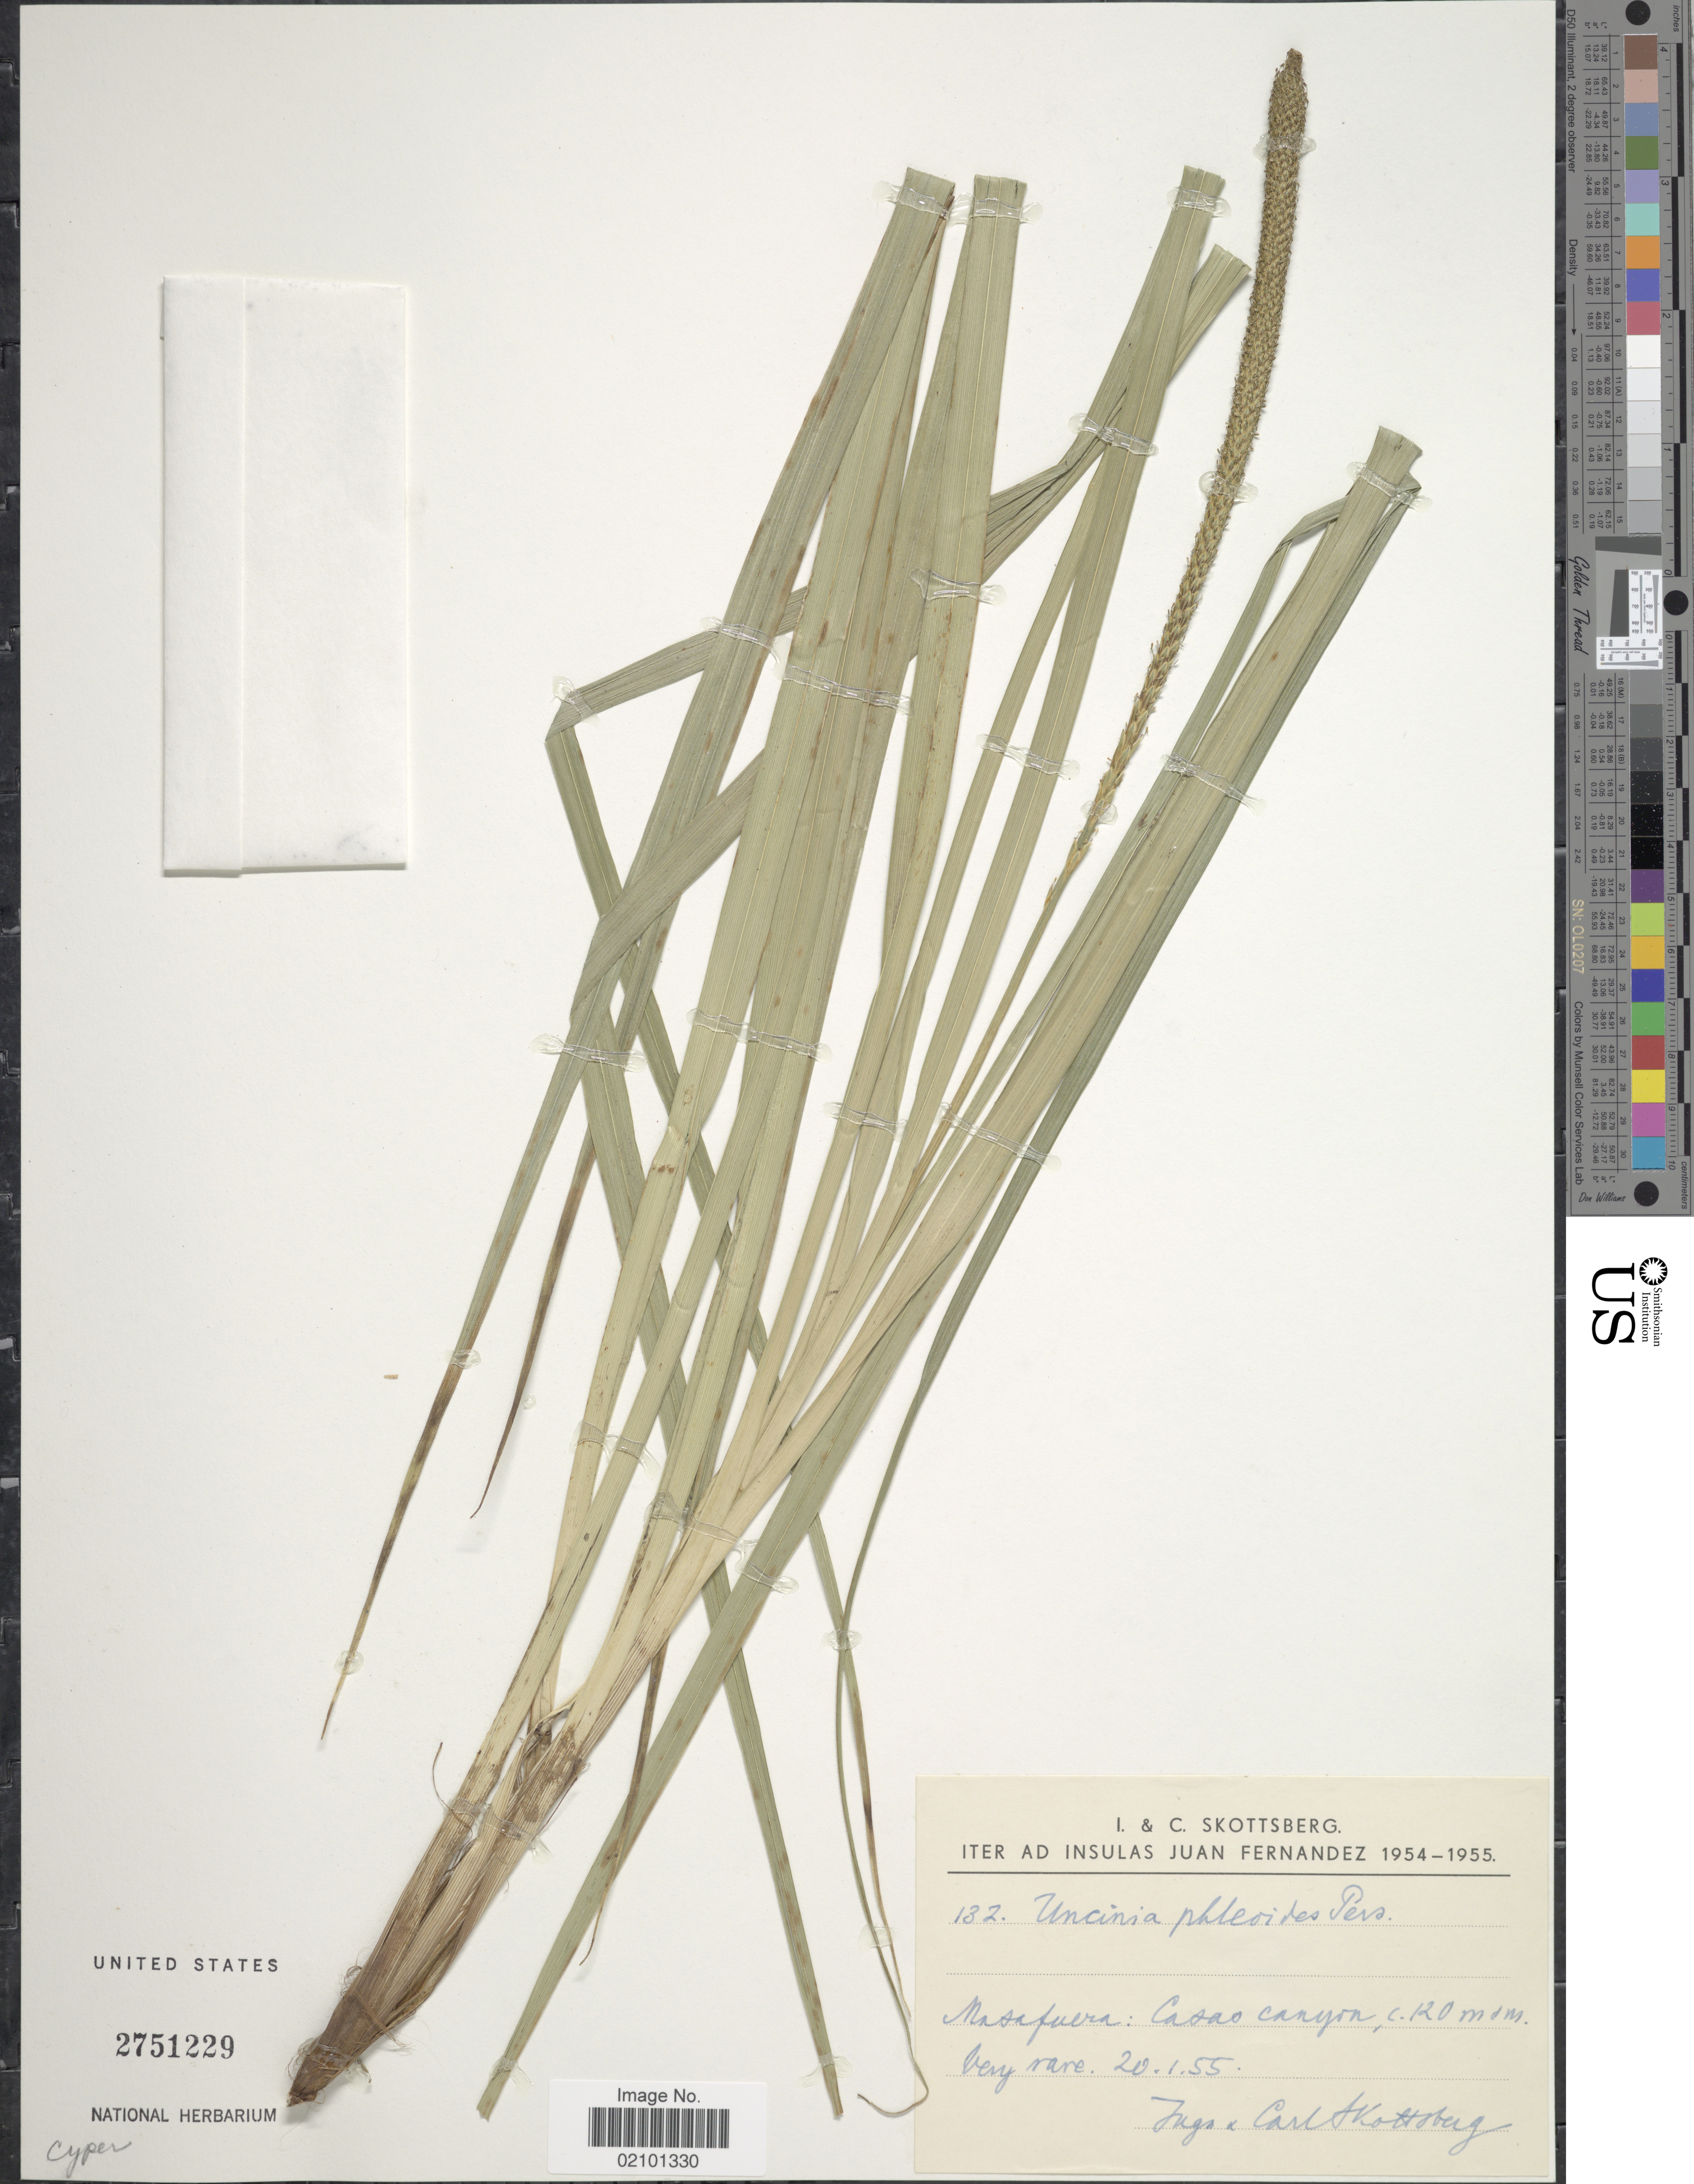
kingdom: Plantae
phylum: Tracheophyta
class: Liliopsida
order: Poales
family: Cyperaceae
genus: Carex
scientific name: Carex plurinervata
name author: J.R. Starr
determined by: Jimnéz-Mejias, Pedro, (UPOS), Universidad Pablo de Olavide (SPAIN)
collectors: I. Skottsberg & C. Skottsberg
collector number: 132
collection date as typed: Transcribed d/m/y: 20/1/55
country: Chile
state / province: Valparaíso (V)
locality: Masafuera: Casao canyon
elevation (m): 120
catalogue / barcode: US 2751229